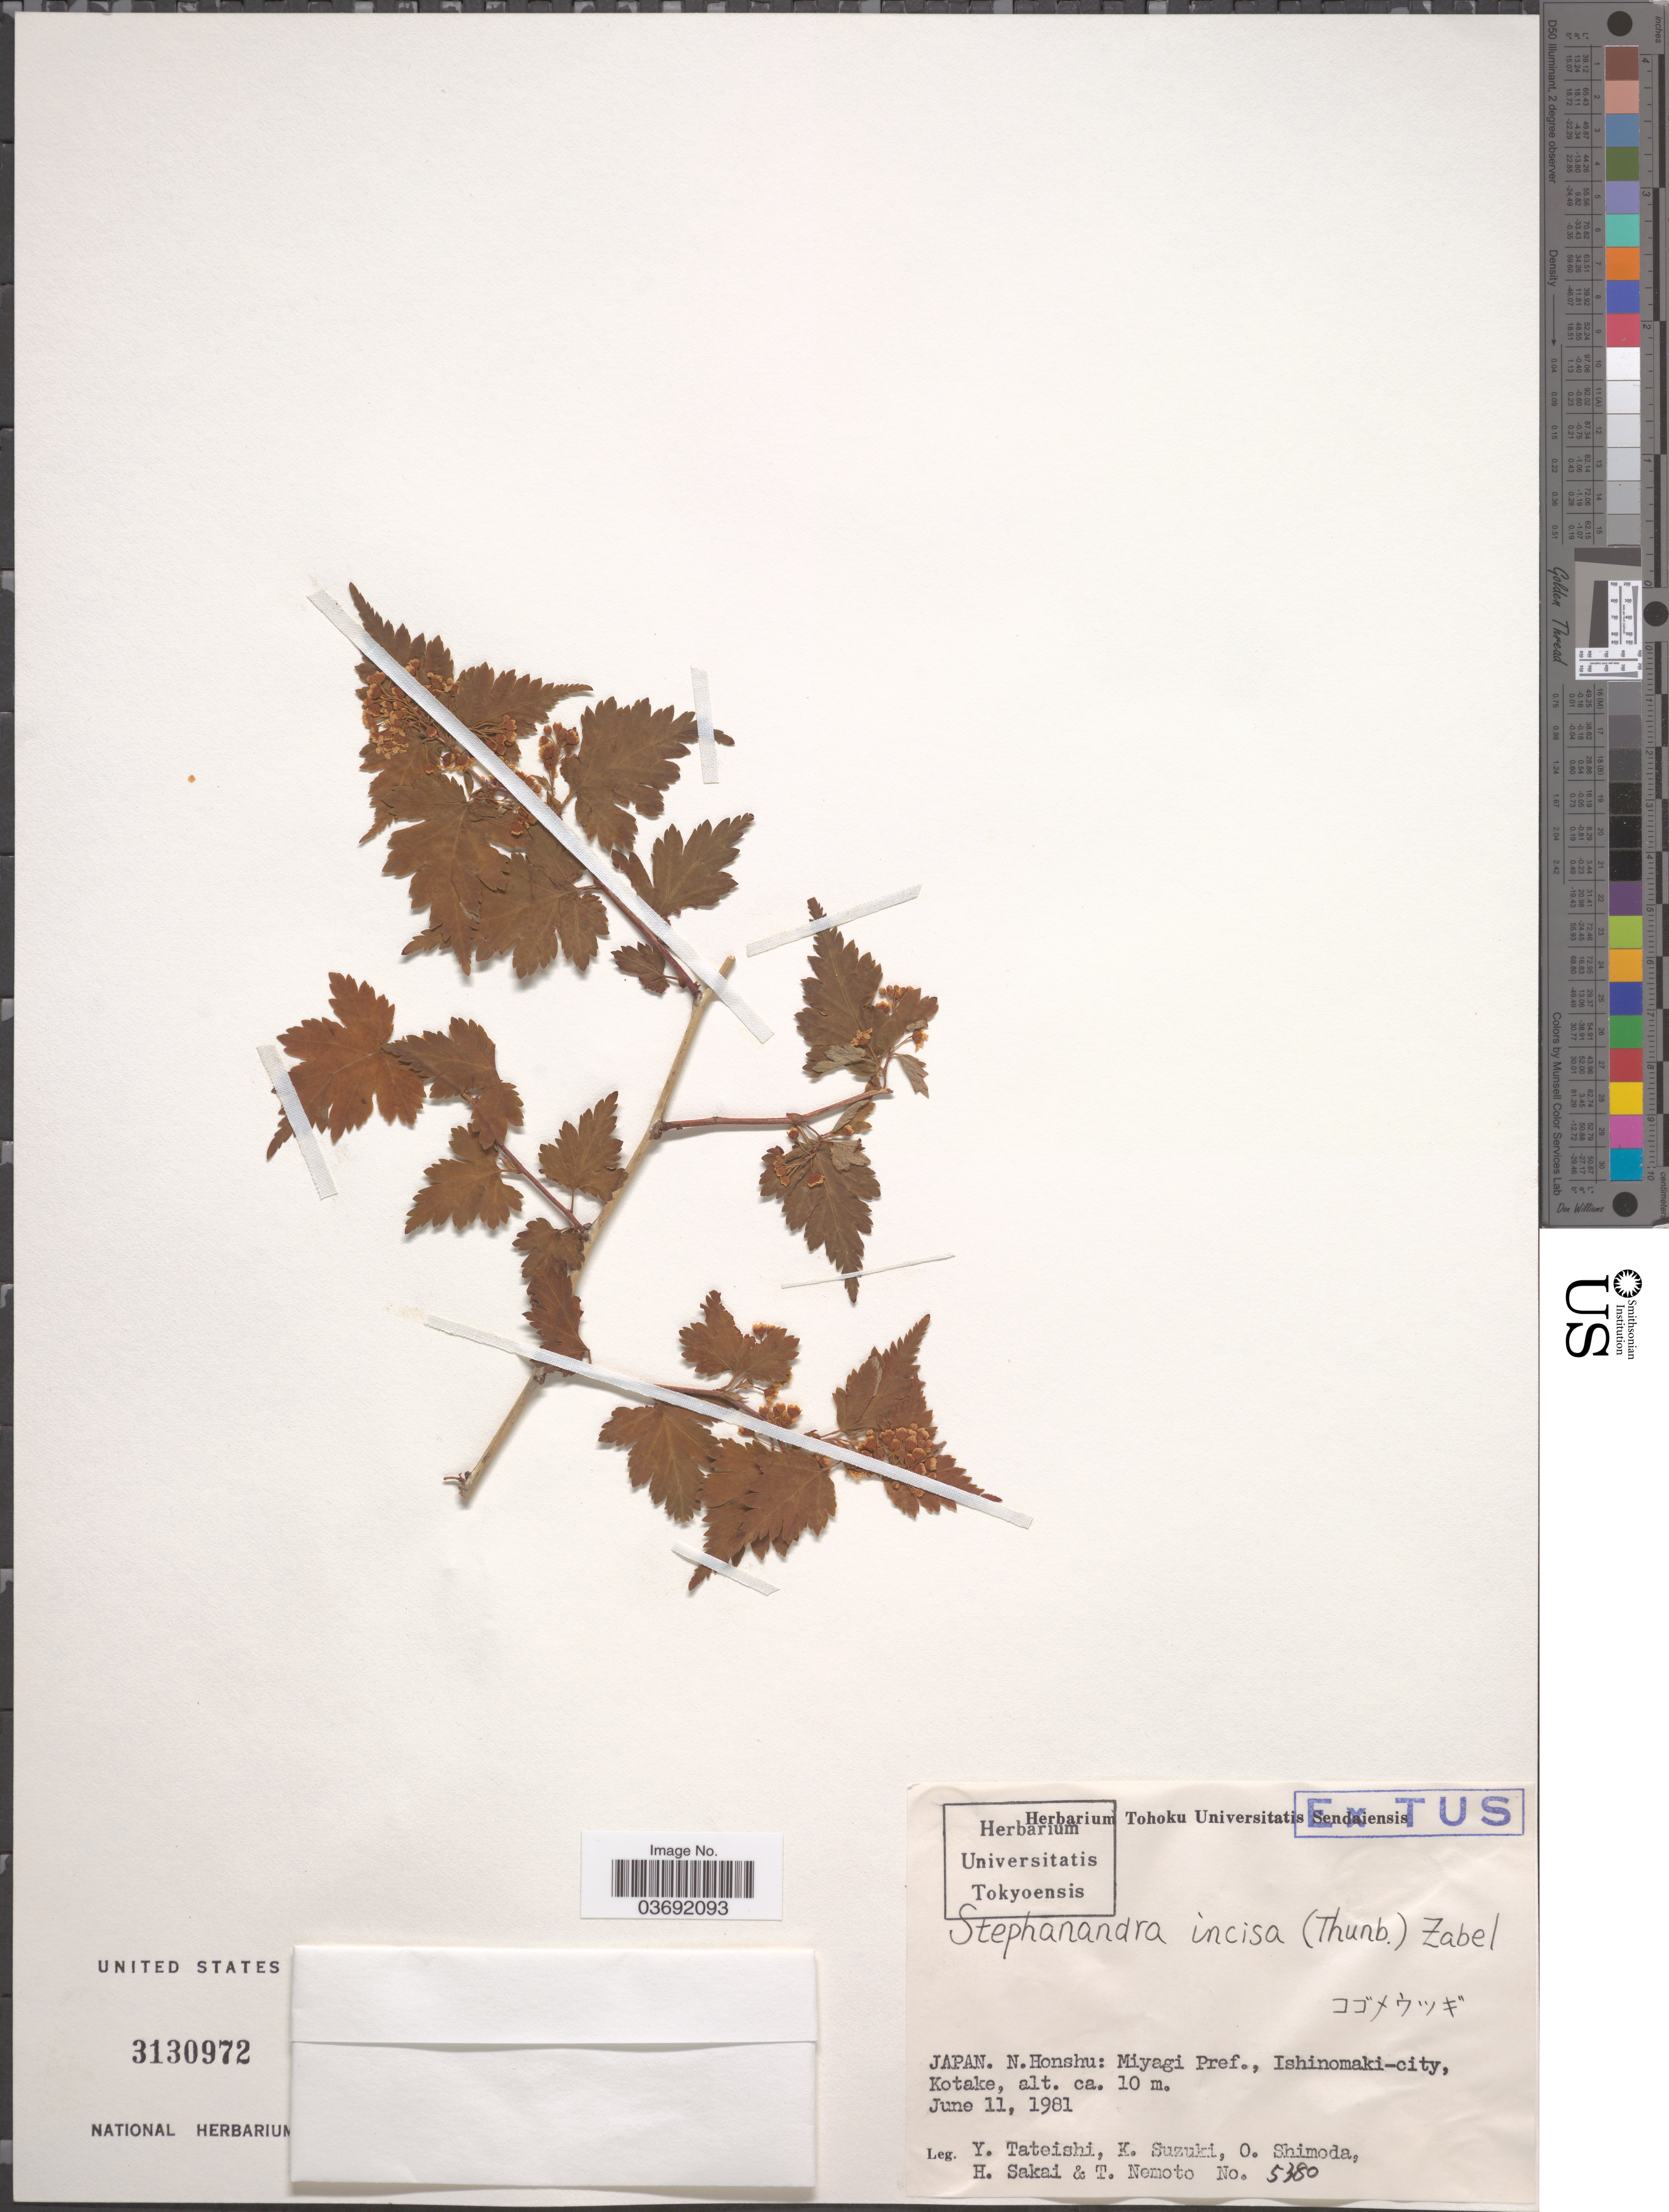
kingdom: Plantae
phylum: Tracheophyta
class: Magnoliopsida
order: Rosales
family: Rosaceae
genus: Neillia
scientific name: Neillia incisa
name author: (Thunb.) S.H. Oh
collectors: Y. Tateishi, K. Suzuki, O. Shimoda, H. Sakai & T. Nemoto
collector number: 5380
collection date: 1981-06-11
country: Japan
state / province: Miyagi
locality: N. Honshu; Miyagi Pref., Ishinomaki-city, Kotake.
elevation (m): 10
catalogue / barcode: US 3130972